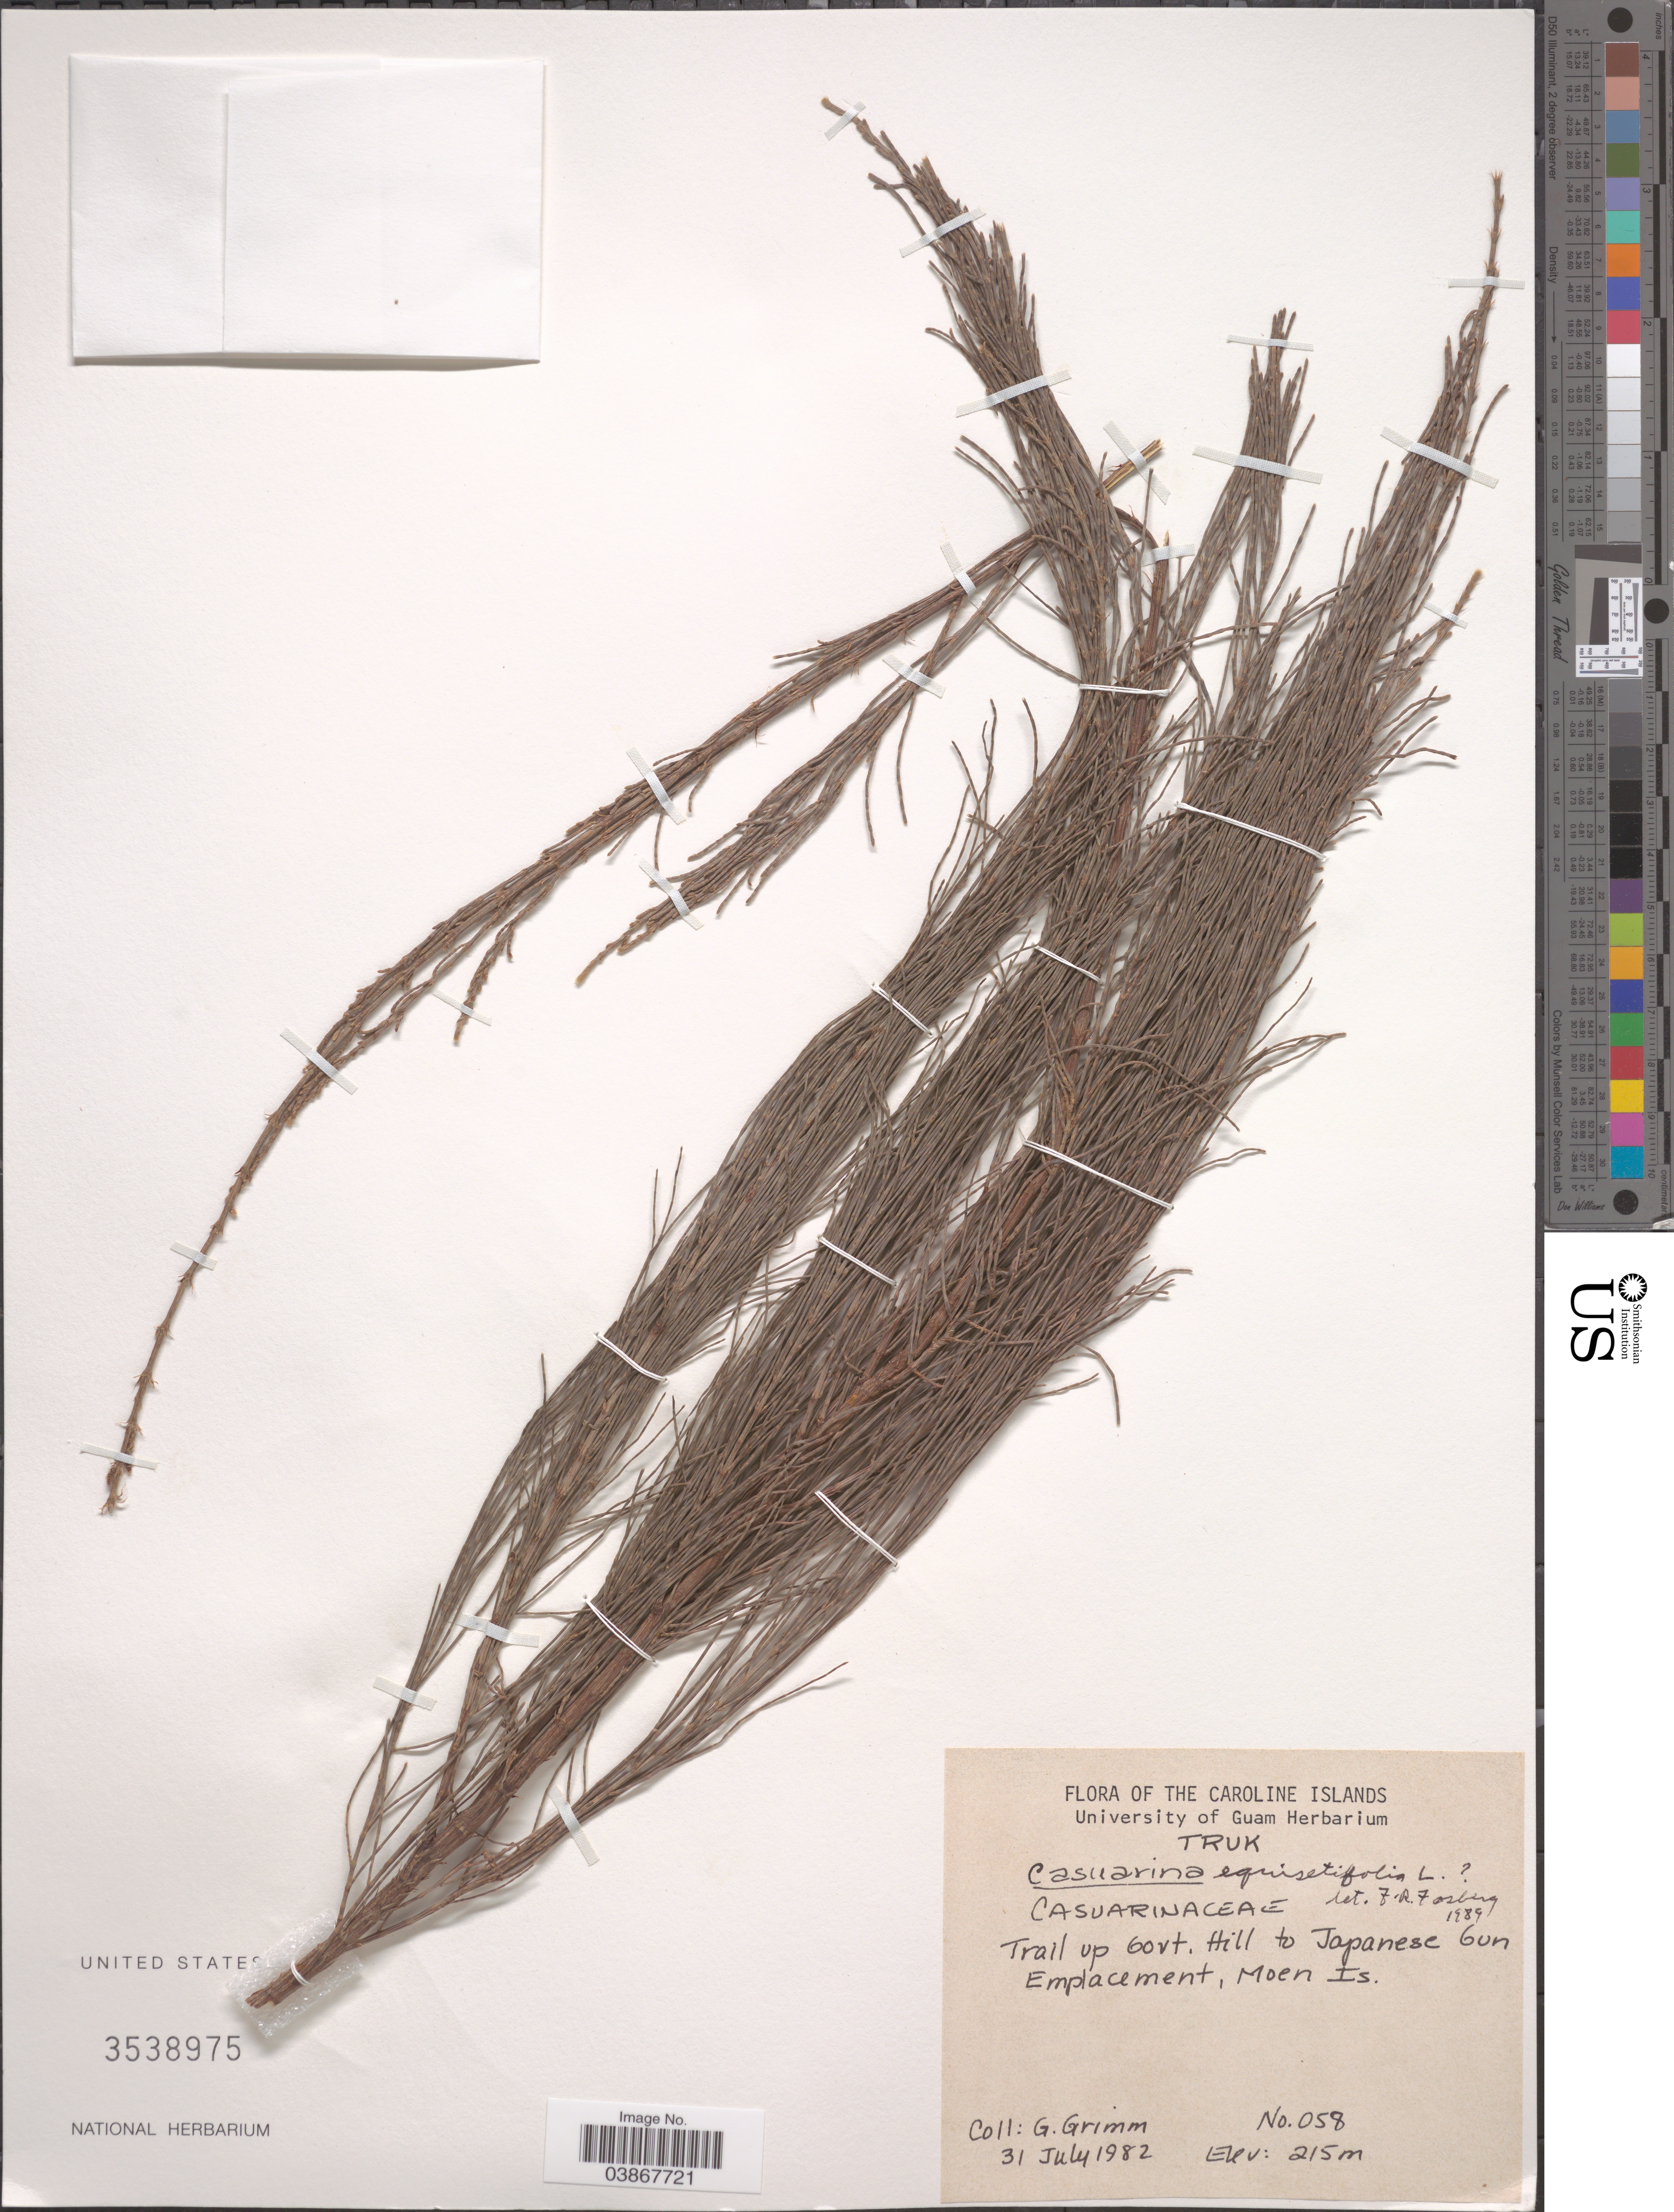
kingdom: Plantae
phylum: Tracheophyta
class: Magnoliopsida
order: Fagales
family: Casuarinaceae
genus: Casuarina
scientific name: Casuarina equisetifolia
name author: L.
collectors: G. Grimm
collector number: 058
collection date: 1982-07-31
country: Micronesia, Federated States of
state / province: Truk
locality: Caroline Islands. Trail up Govt. Hill to Japanese Gun Emplacement, Moen Is.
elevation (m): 215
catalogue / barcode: US 3538975